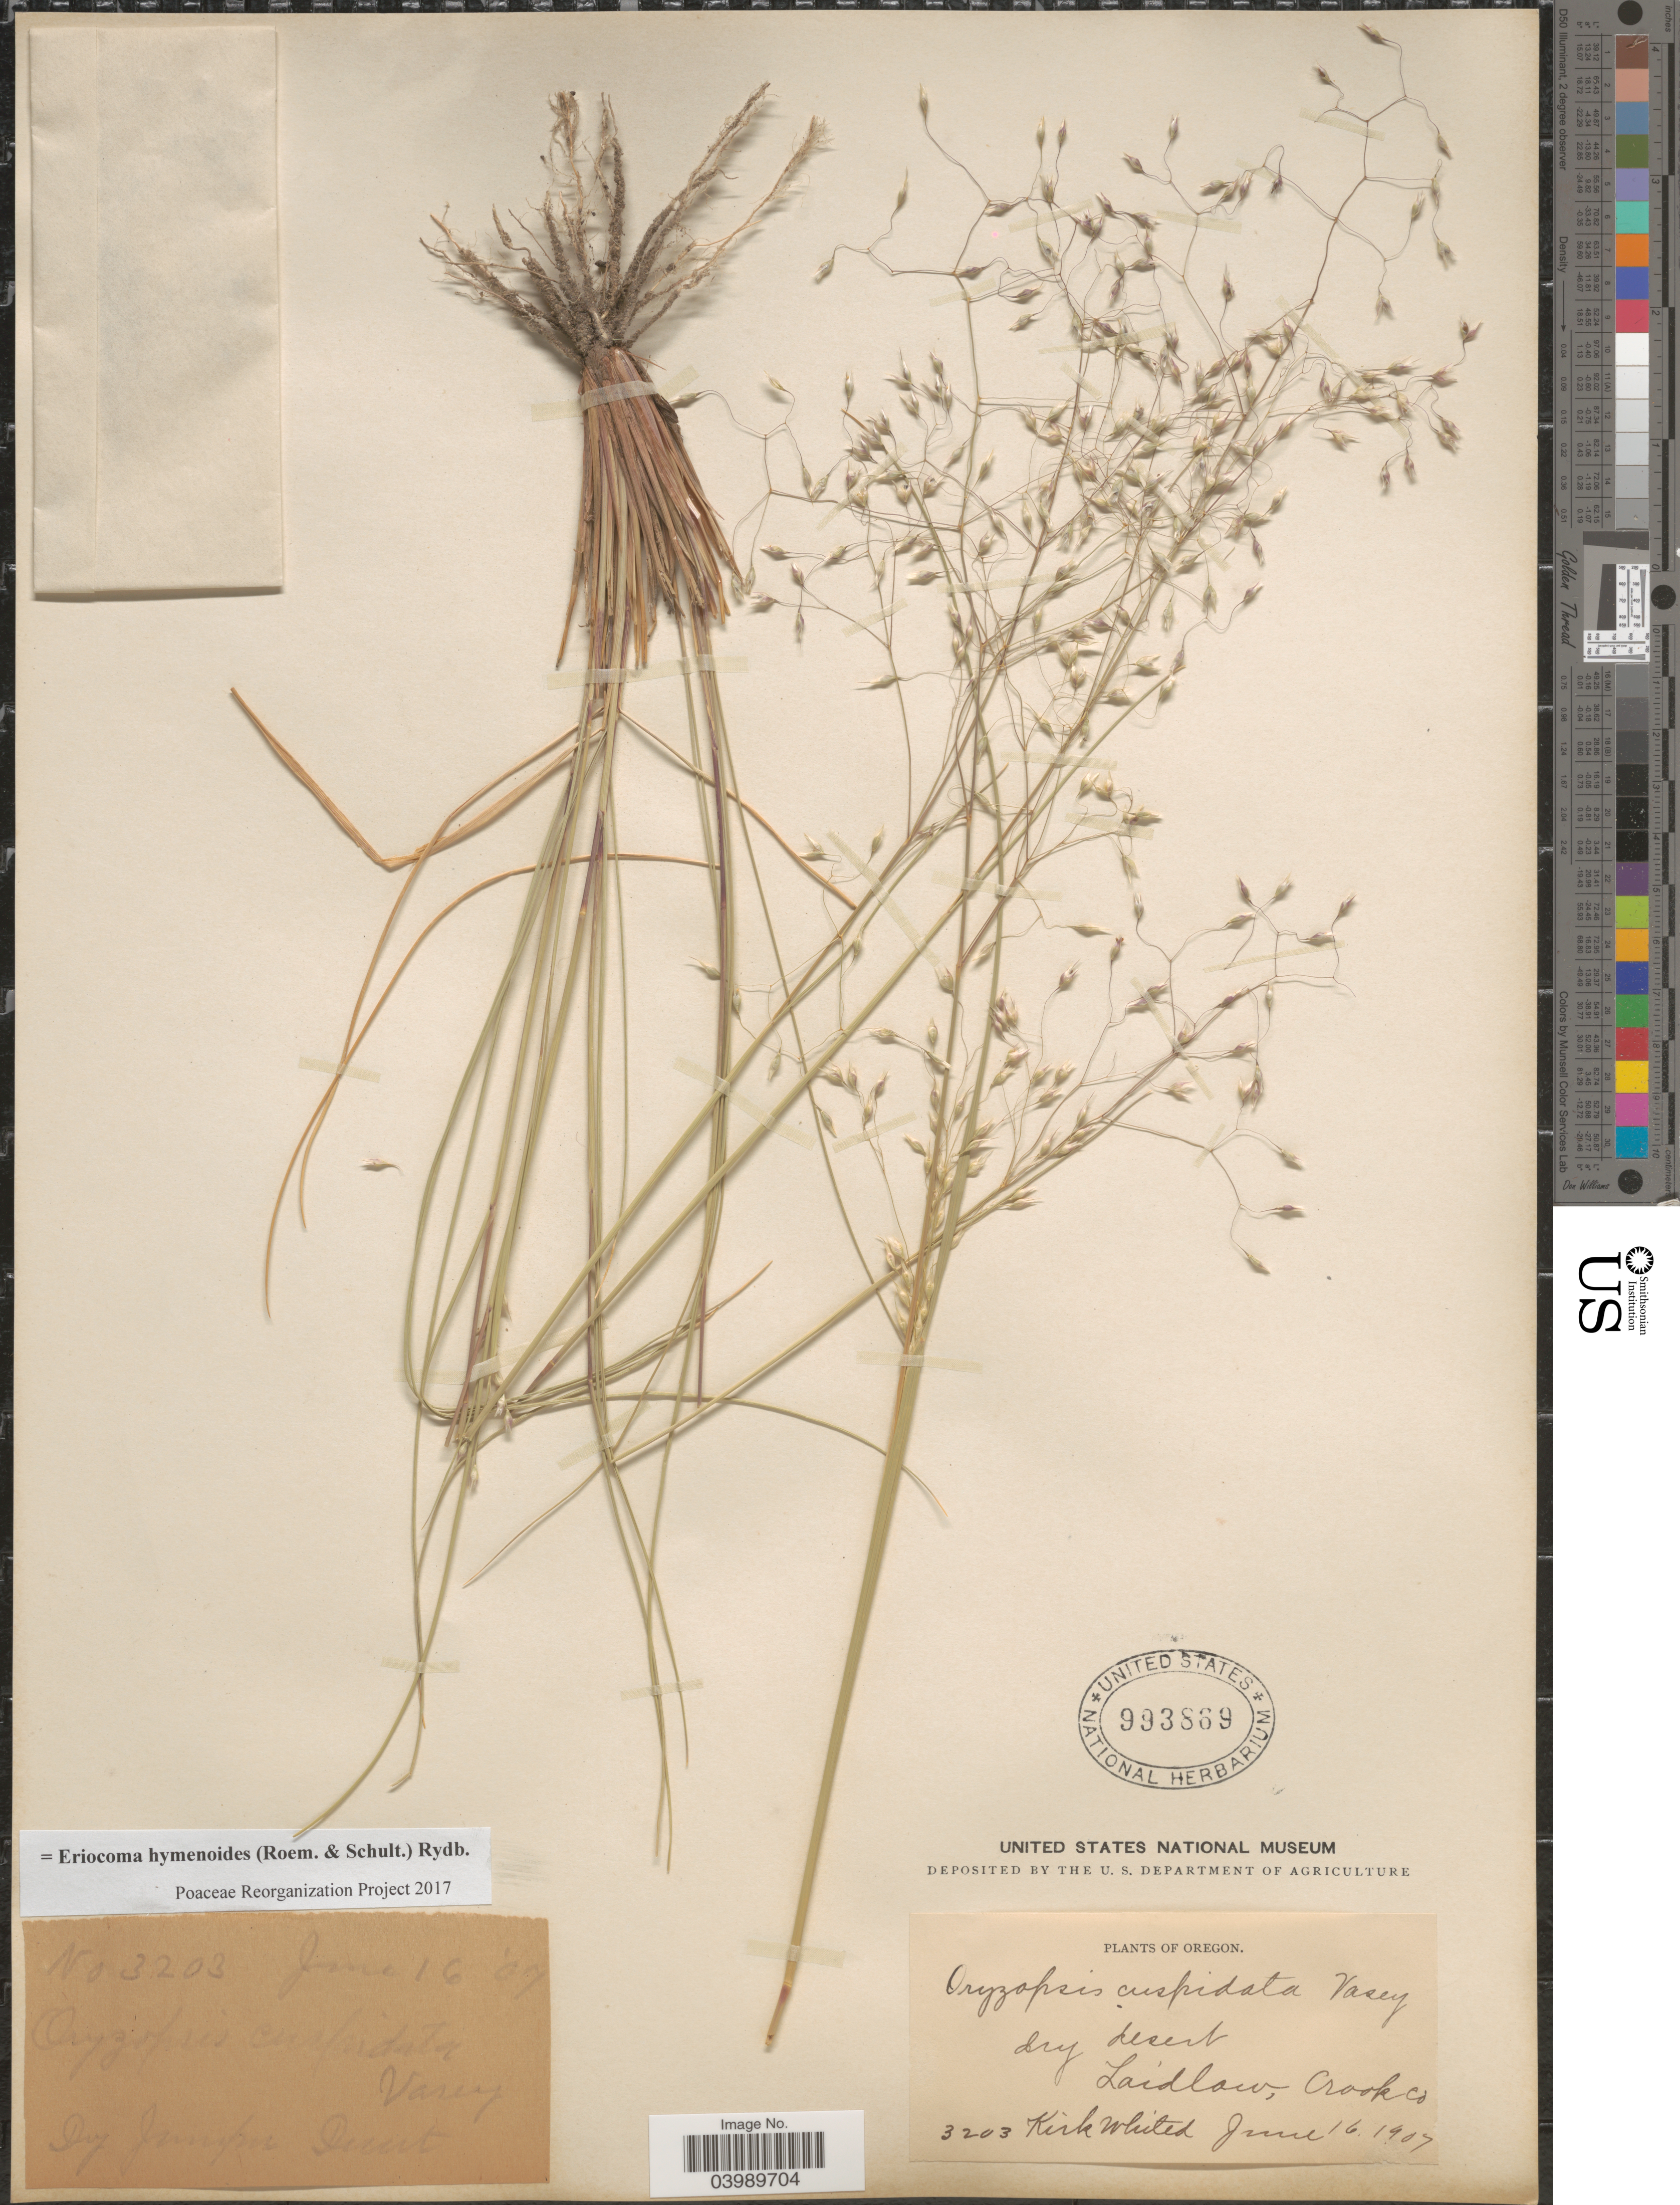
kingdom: Plantae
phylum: Tracheophyta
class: Liliopsida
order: Poales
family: Poaceae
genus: Eriocoma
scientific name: Eriocoma hymenoides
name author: (Roem. & Schult.) Rydb.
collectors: K. Whited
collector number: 3203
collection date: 1907-06-16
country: United States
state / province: Oregon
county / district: Crook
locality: Laidlow, Crook Co.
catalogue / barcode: US 993869